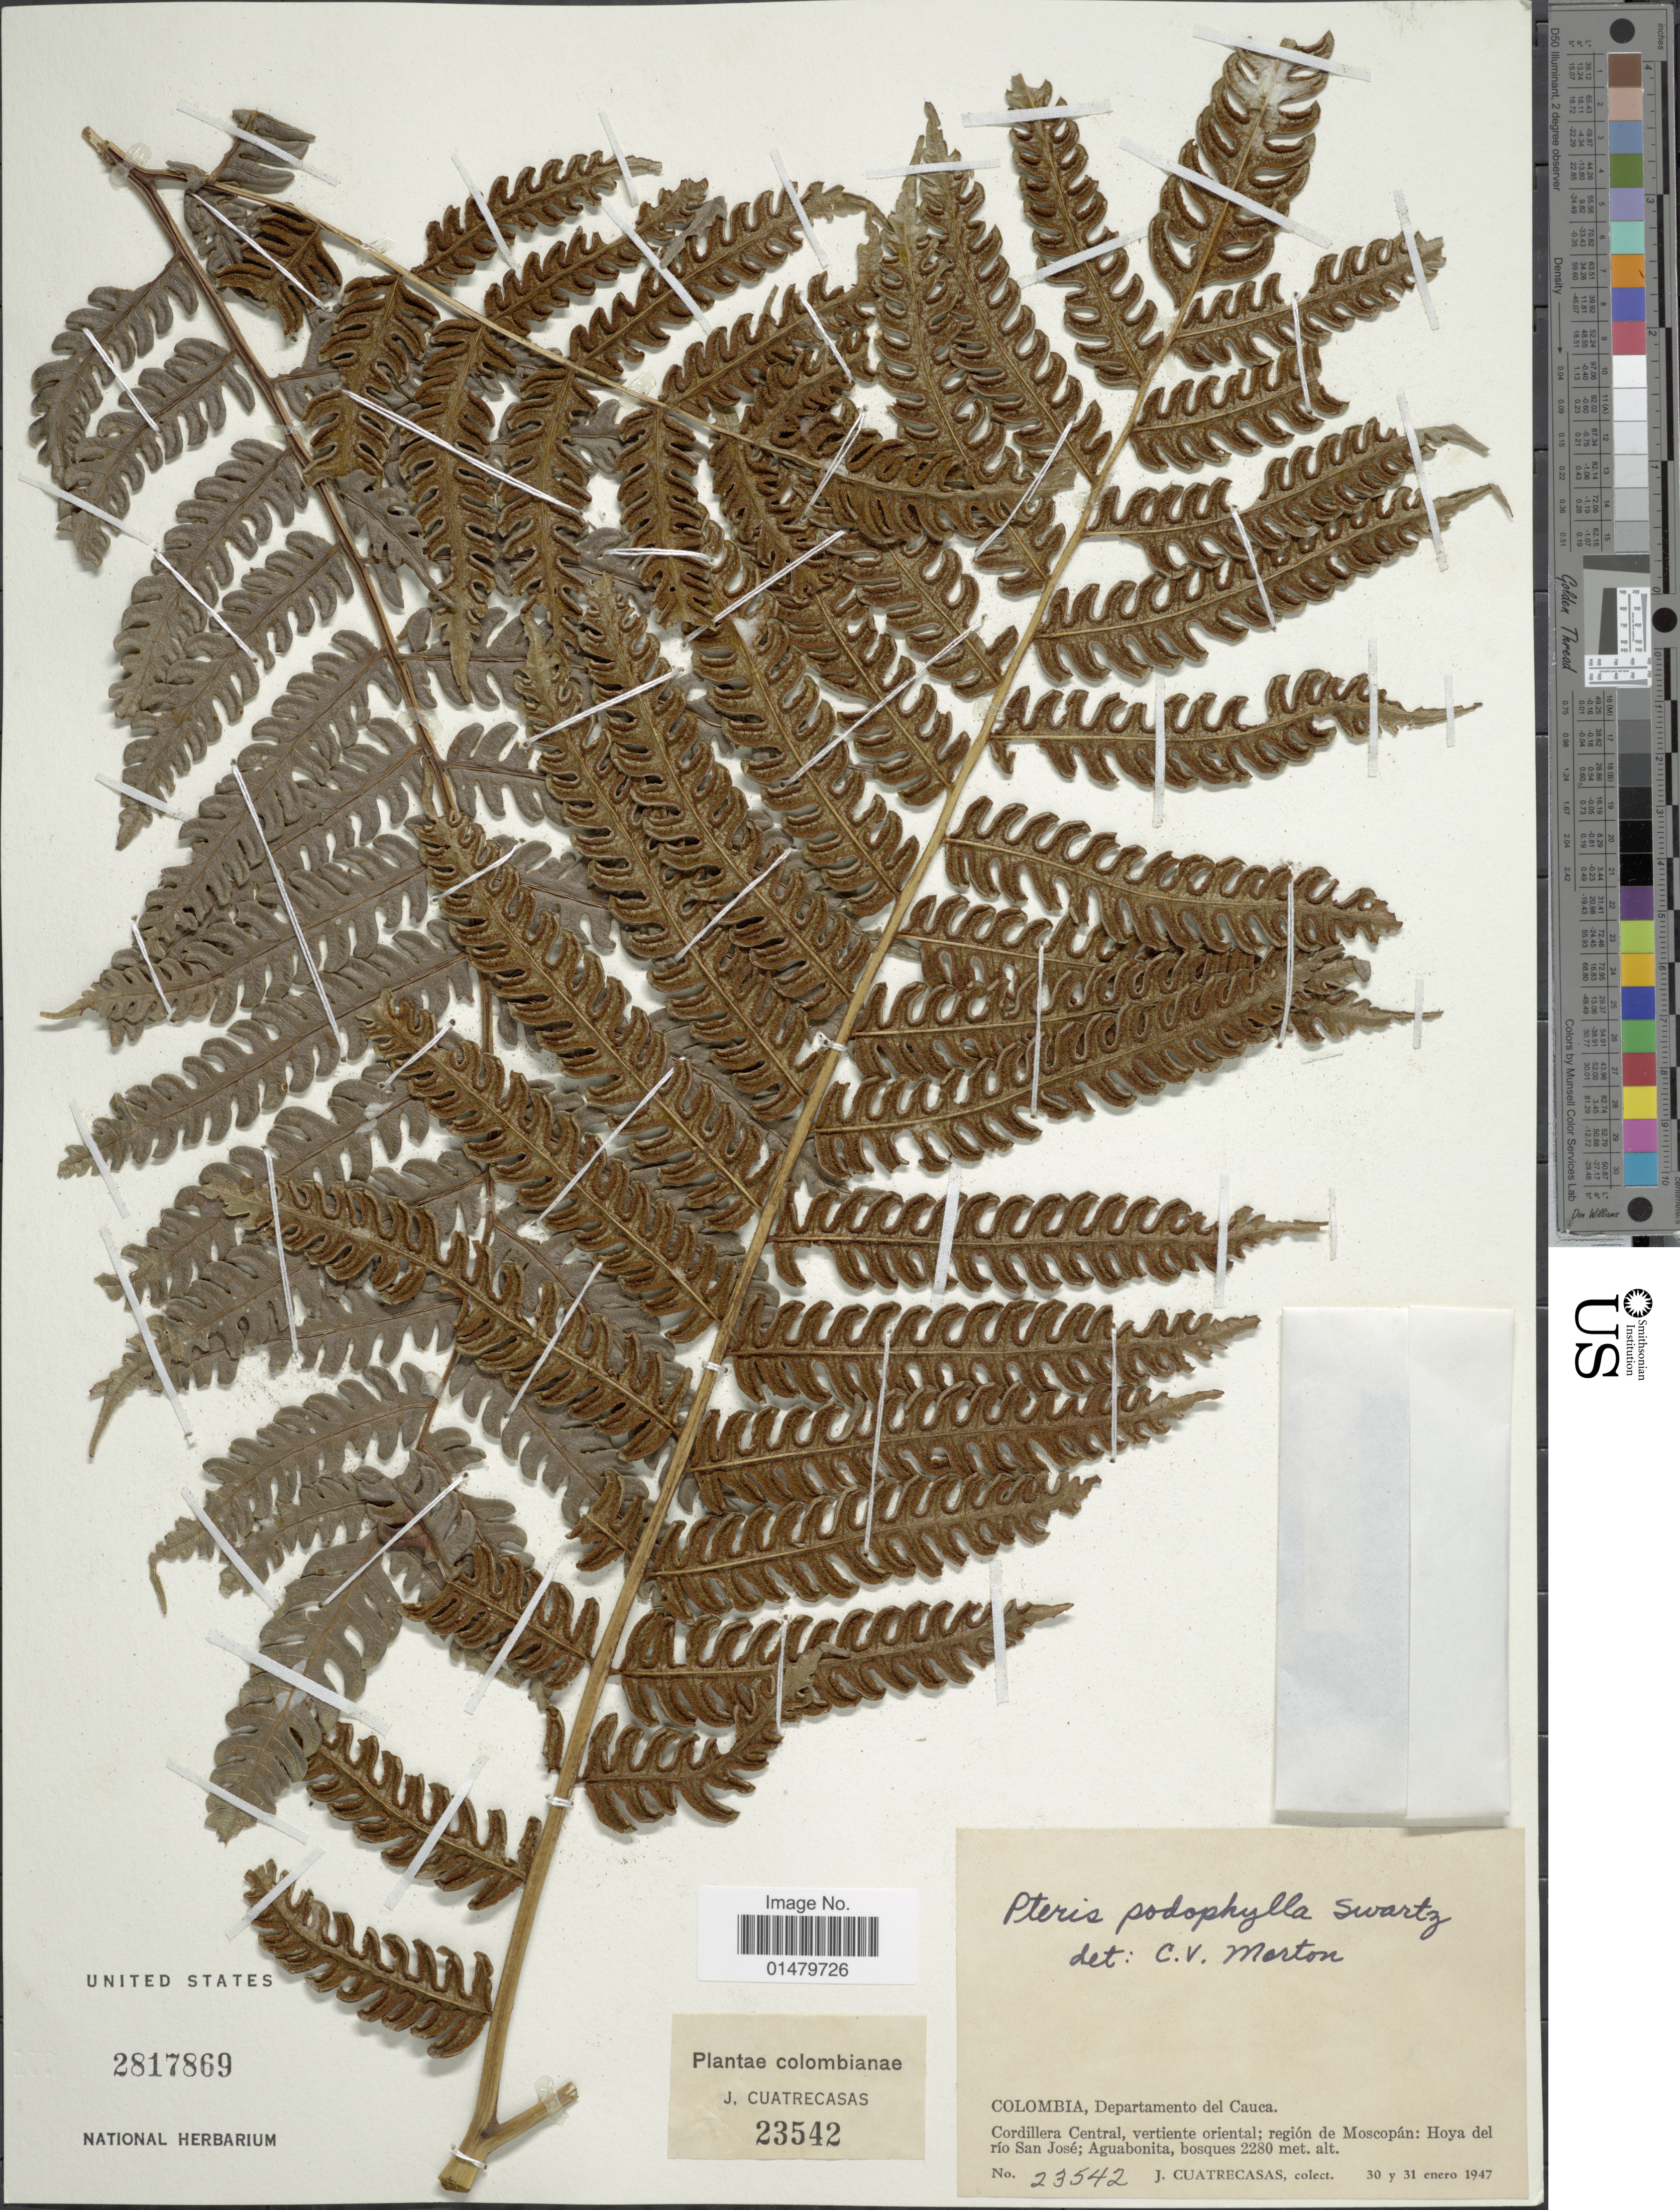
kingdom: Plantae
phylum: Tracheophyta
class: Polypodiopsida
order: Polypodiales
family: Pteridaceae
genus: Pteris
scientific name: Pteris podophylla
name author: Sw.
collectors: J. Cuatrecasas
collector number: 23542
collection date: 1947-01-30/1947-01-31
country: Colombia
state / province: Cauca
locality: Departamento del Cauca. Cordillera Central, vertiente oriental; region de Moscopan: Hoya del rio San Jose; Aguabonito.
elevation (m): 2280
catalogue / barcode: US 2817869